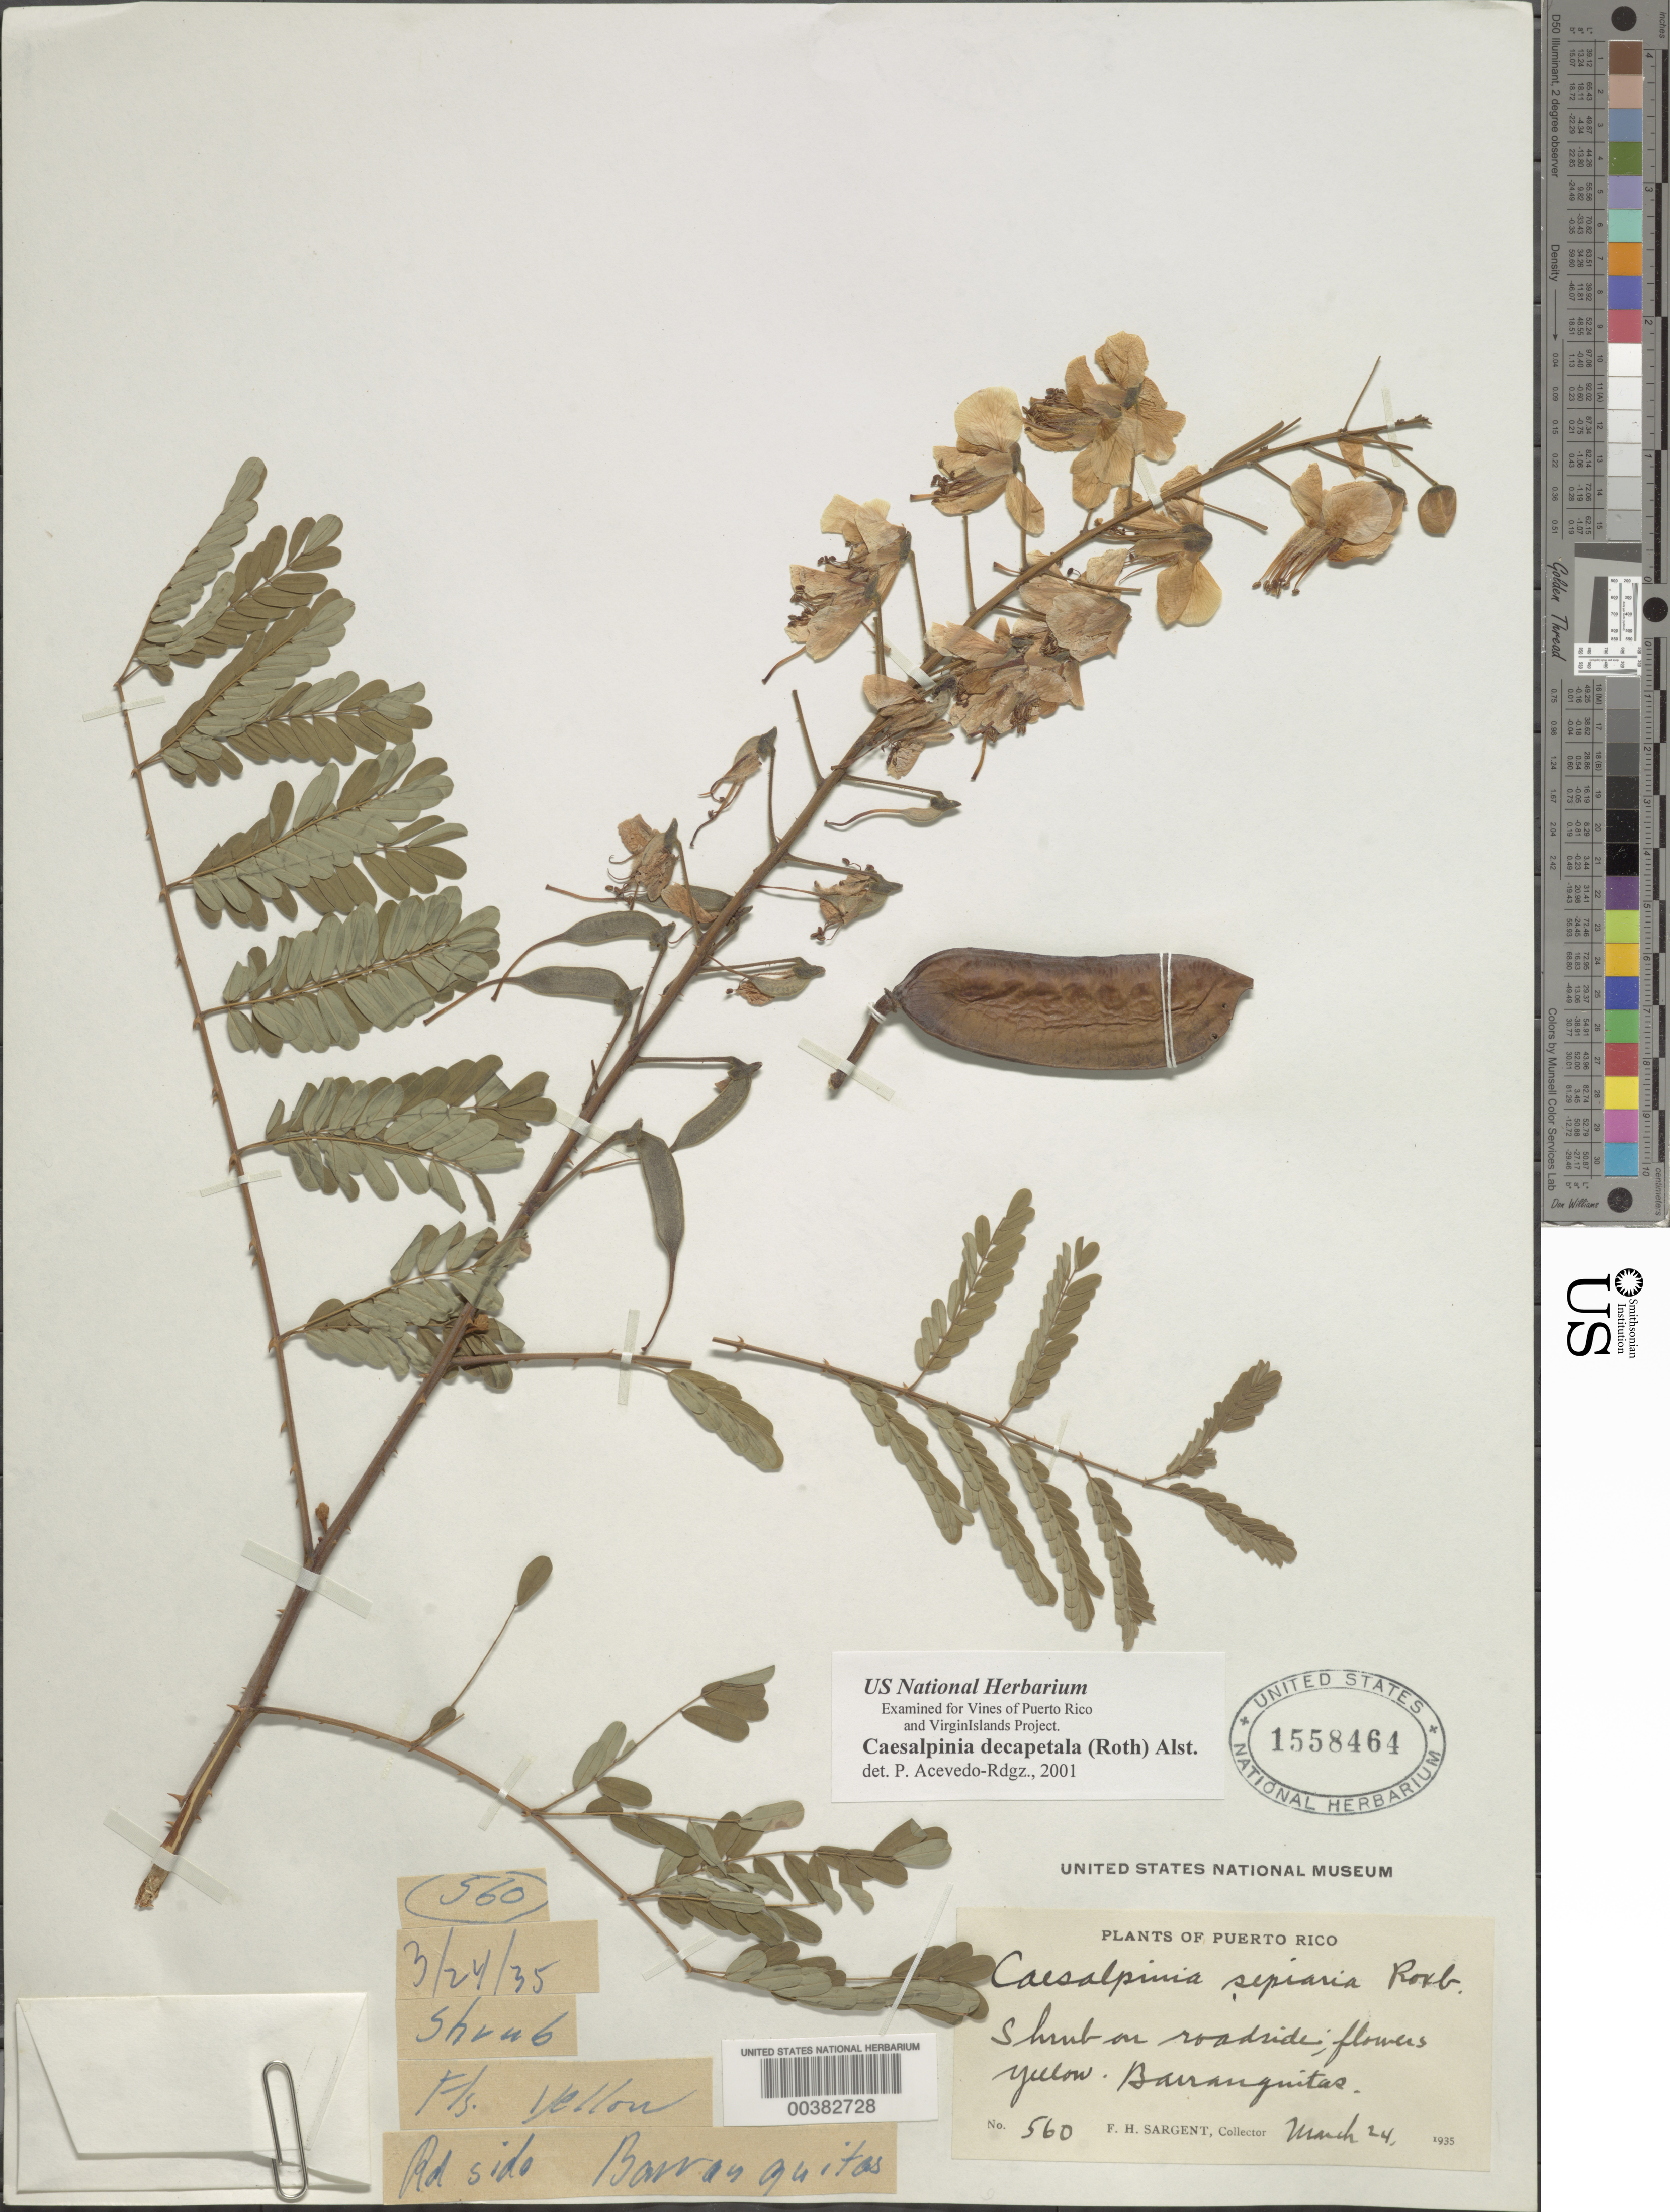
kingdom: Plantae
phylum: Tracheophyta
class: Magnoliopsida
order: Fabales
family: Fabaceae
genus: Biancaea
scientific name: Biancaea decapetala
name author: (Roth) O. Deg.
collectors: F. H. Sargent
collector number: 560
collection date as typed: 24 Mar 1935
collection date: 1935-03-24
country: Puerto Rico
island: Greater Antilles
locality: Barranquitas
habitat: Roadside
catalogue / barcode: US 1558464